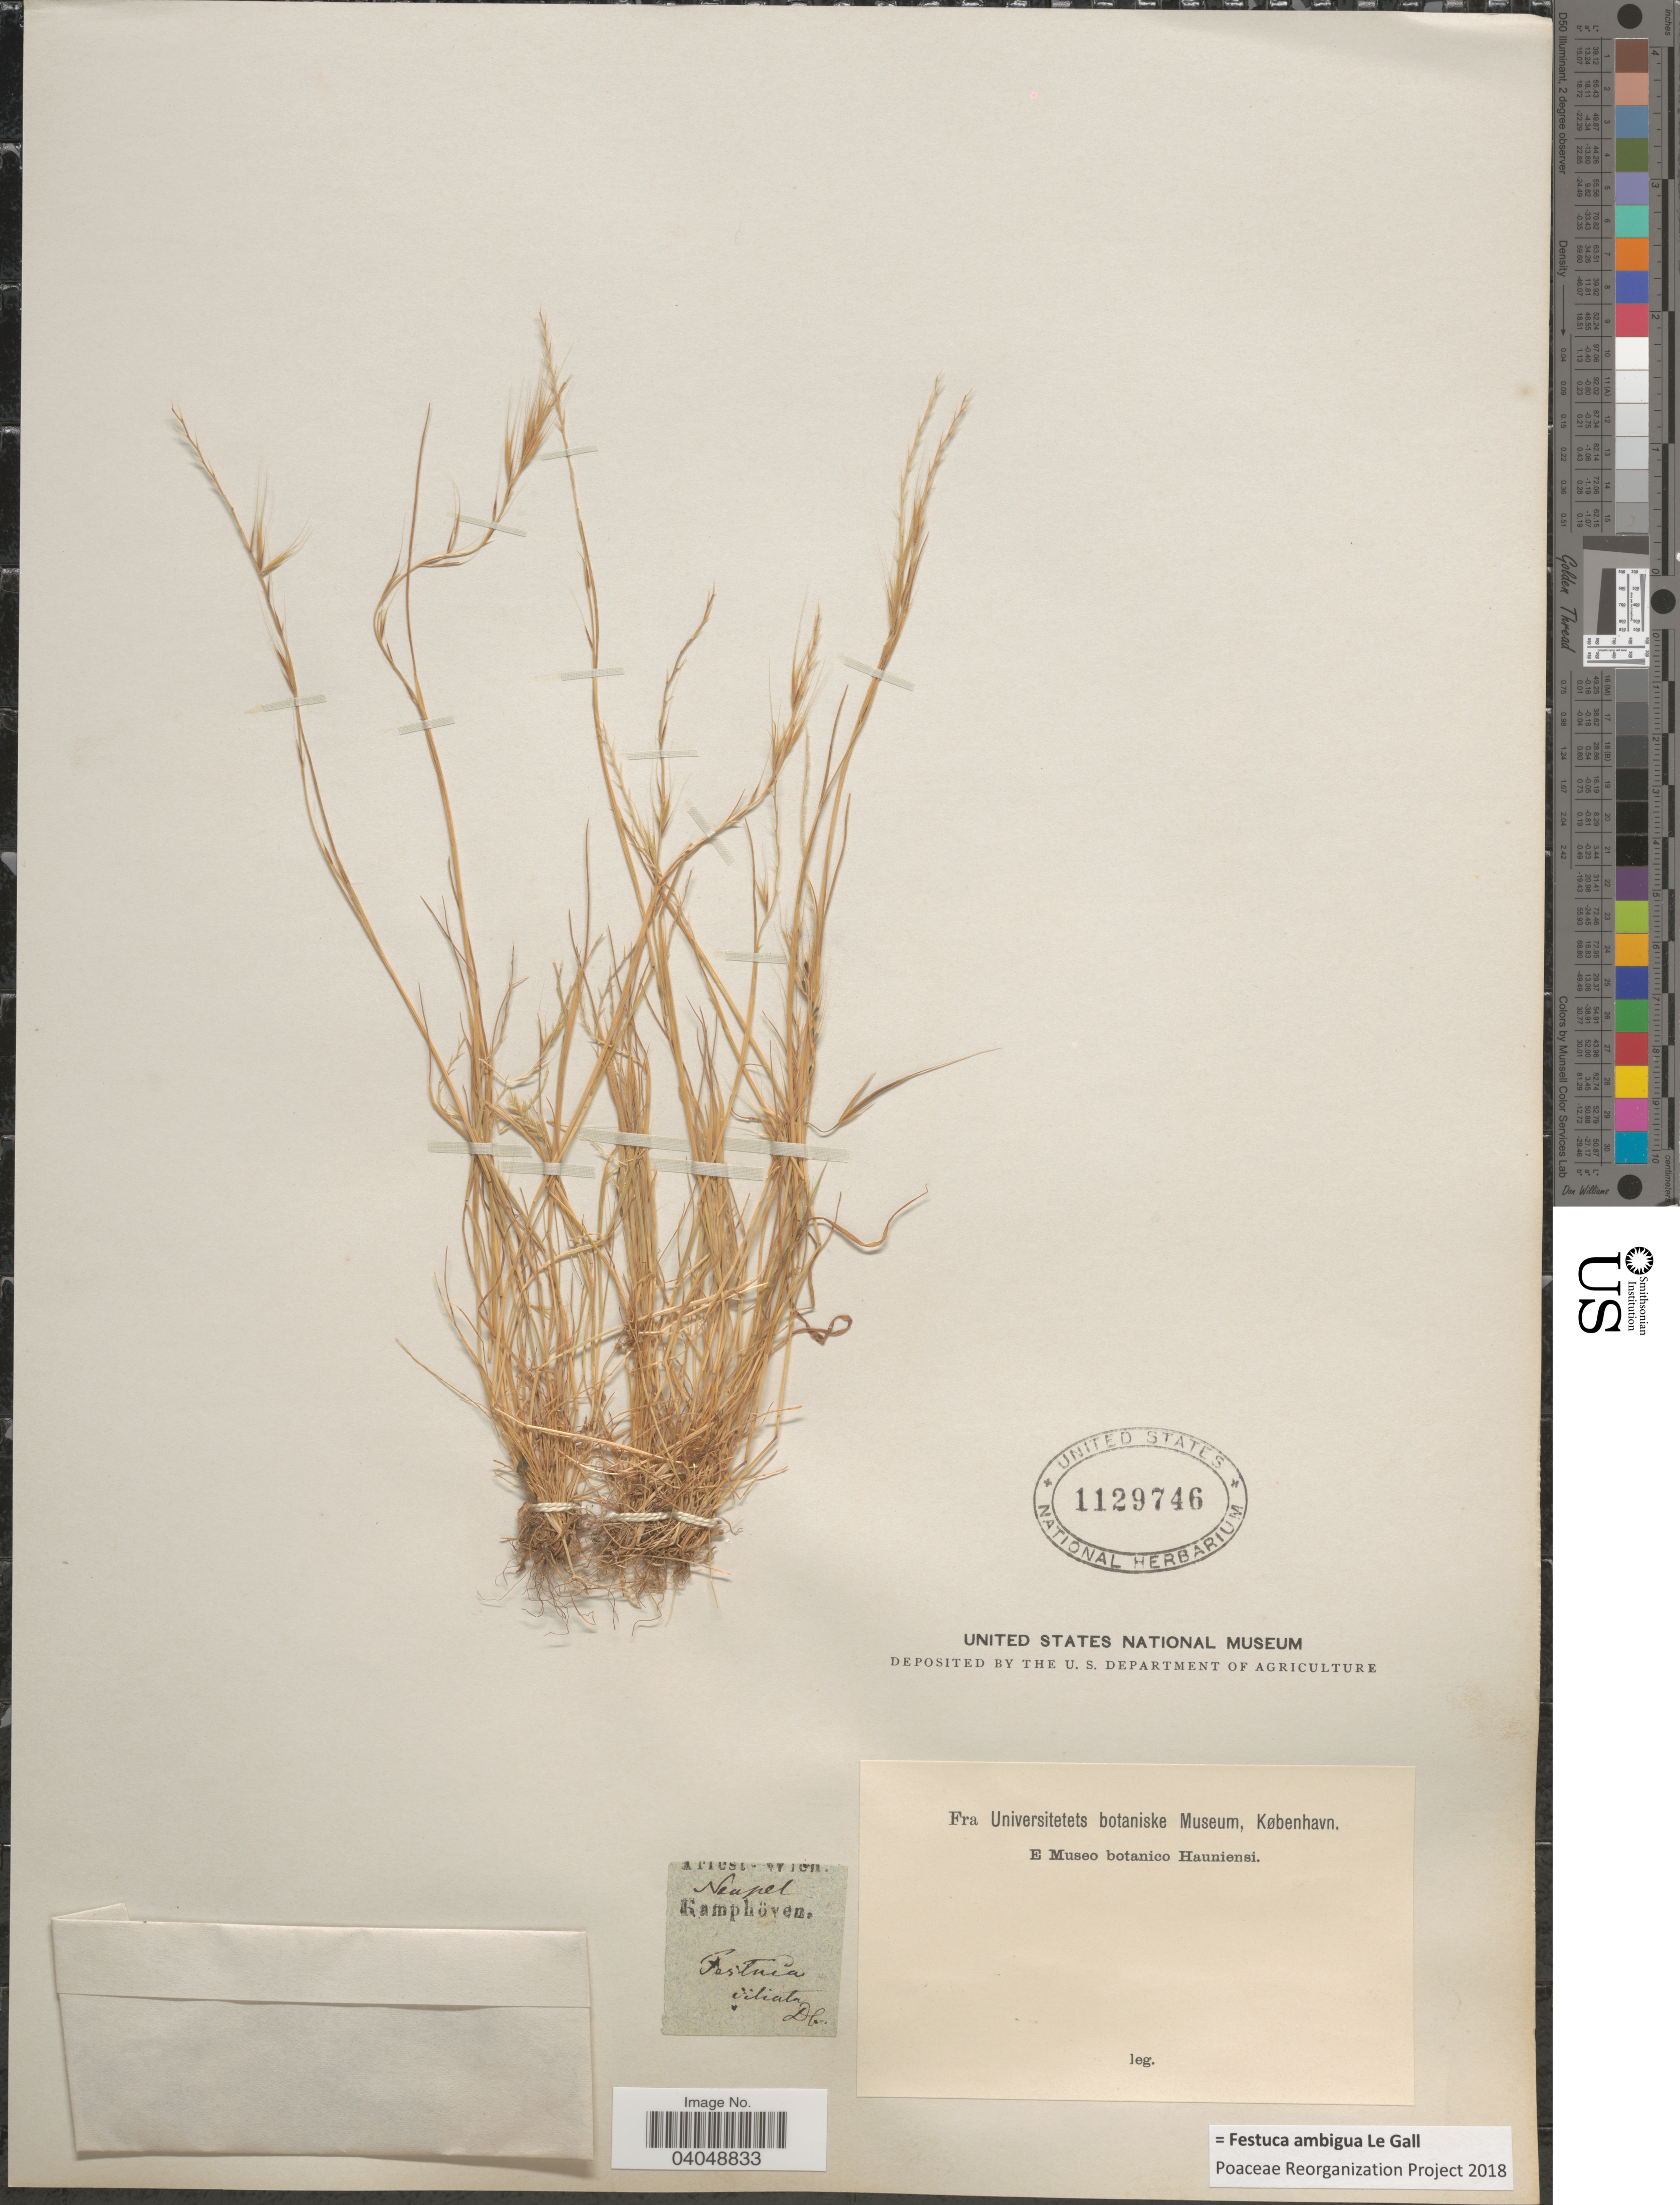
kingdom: Plantae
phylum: Tracheophyta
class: Liliopsida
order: Poales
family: Poaceae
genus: Festuca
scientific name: Festuca ambigua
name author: Le Gall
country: Italy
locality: Neapal. Kamphöven.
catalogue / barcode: US 1129746